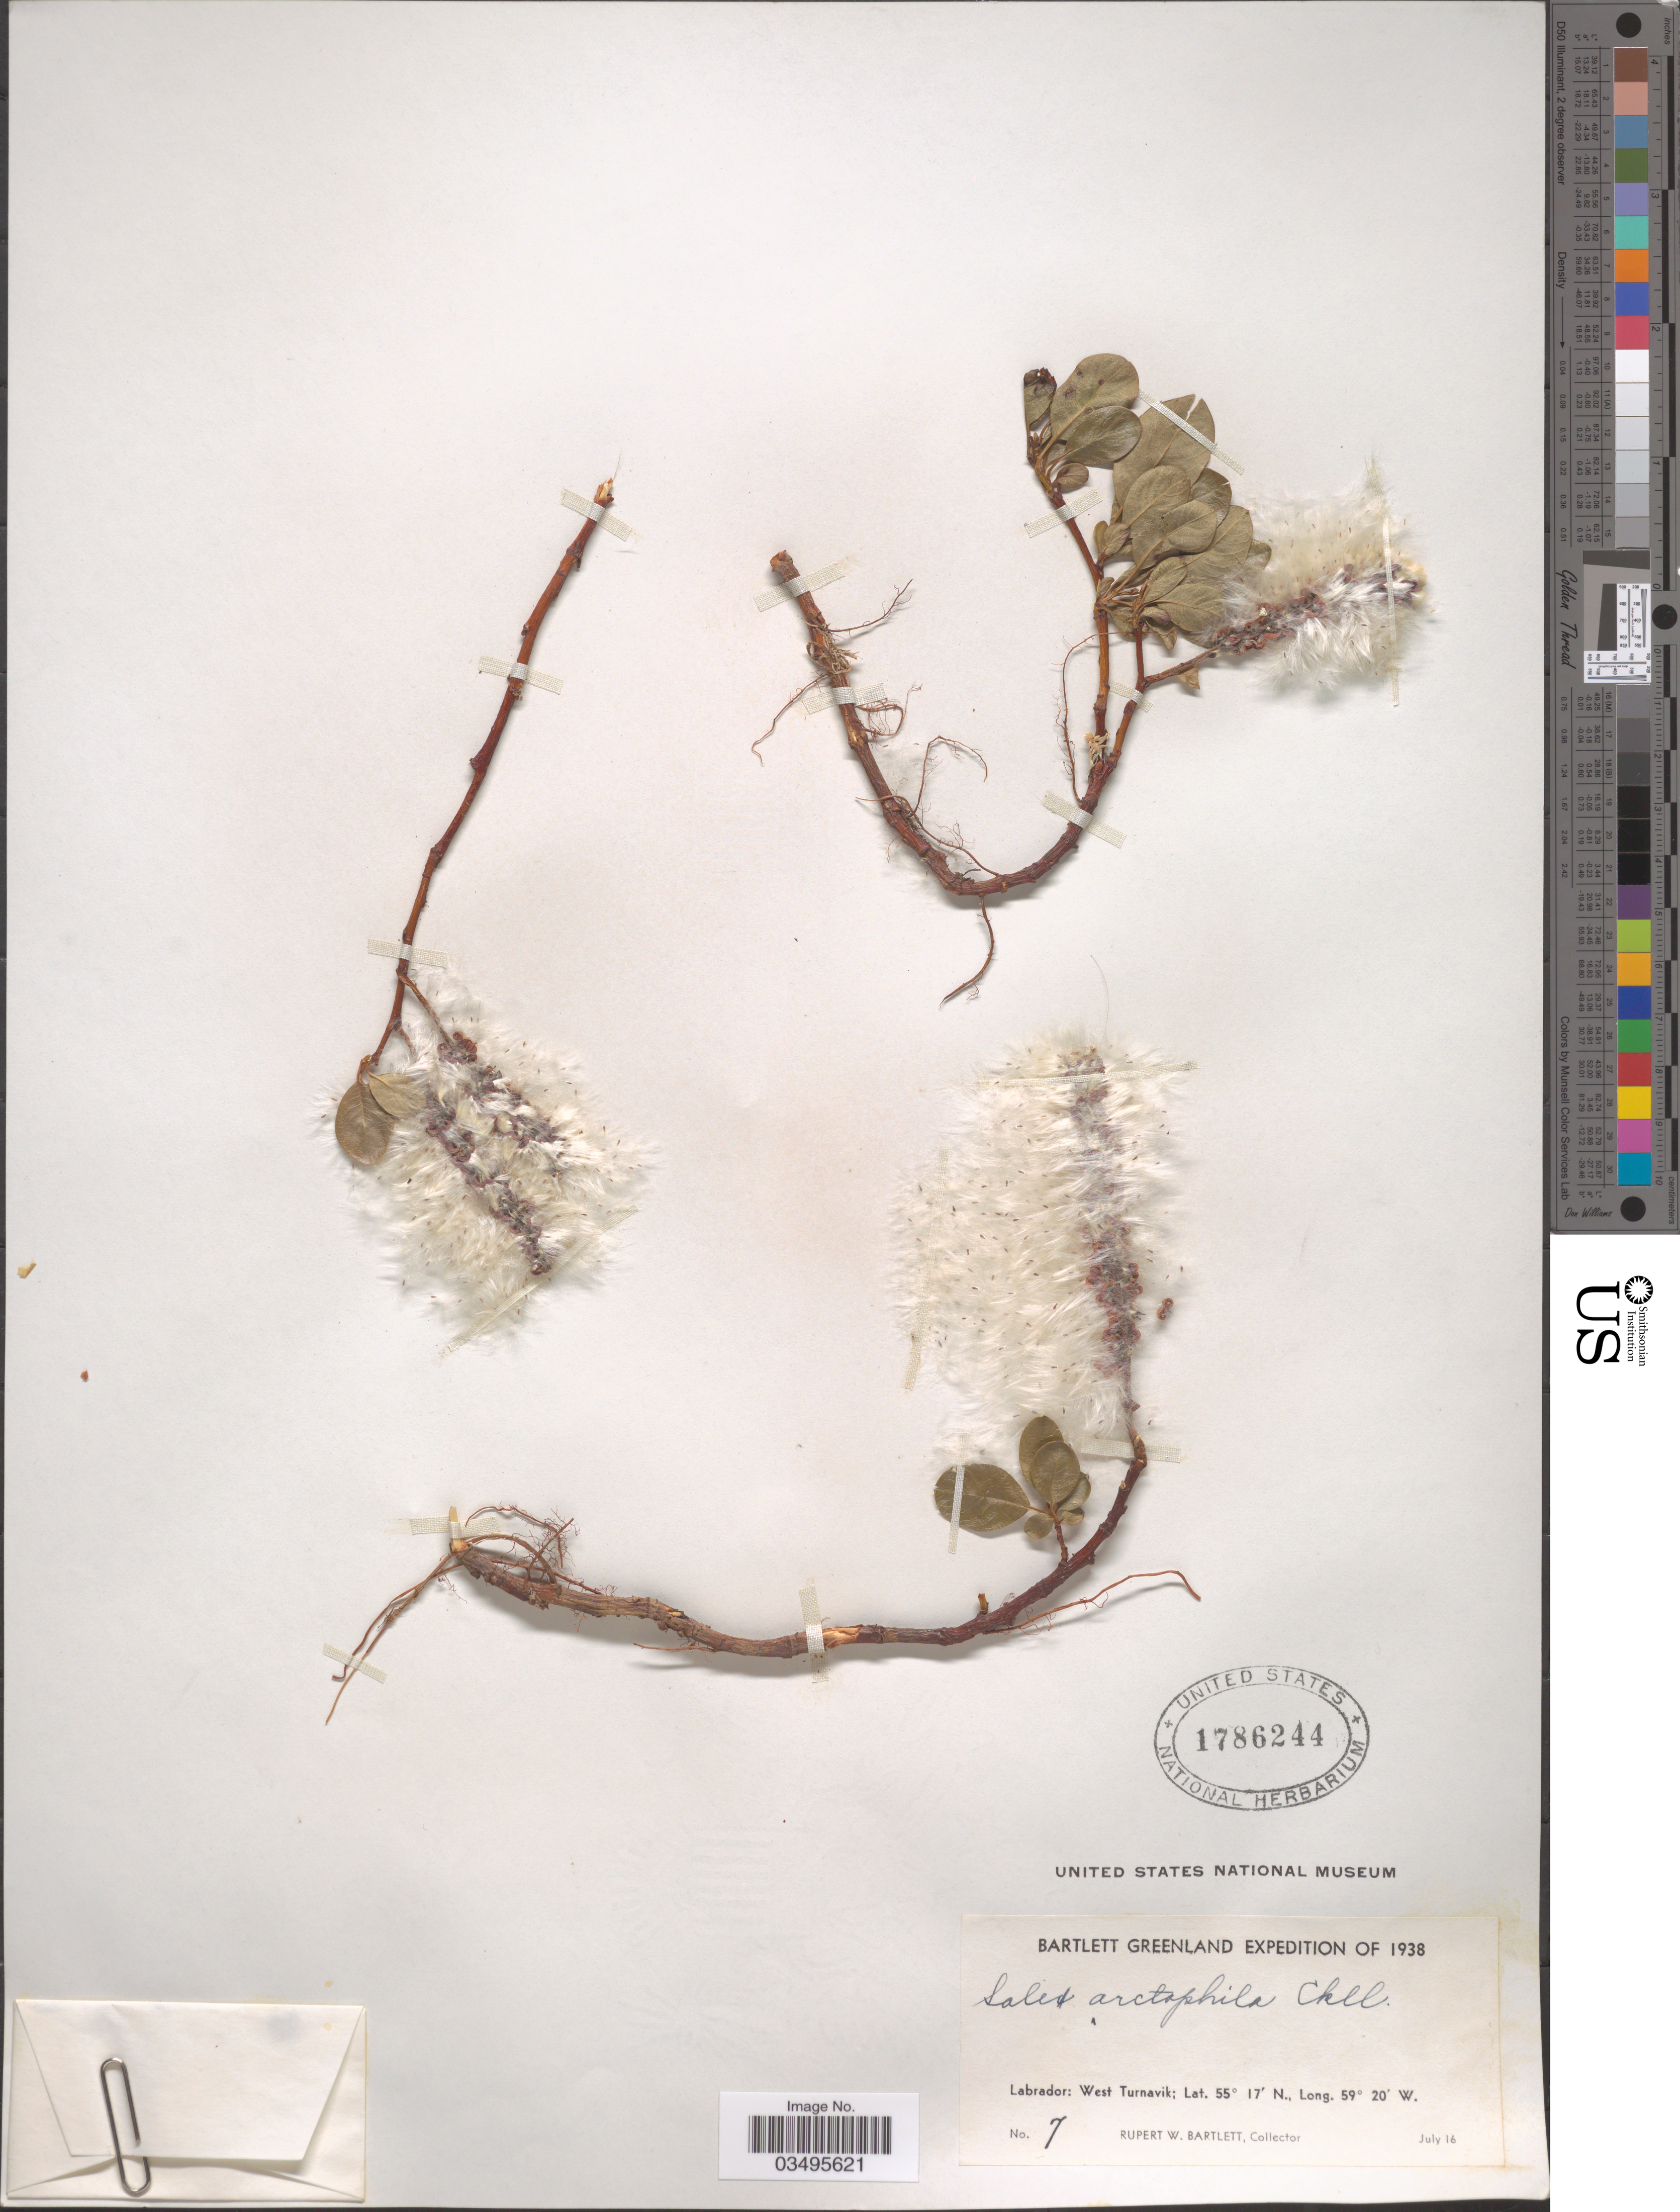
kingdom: Plantae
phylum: Tracheophyta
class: Magnoliopsida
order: Malpighiales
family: Salicaceae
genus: Salix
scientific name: Salix arctophila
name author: Cockerell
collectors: R. W. Bartlett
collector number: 7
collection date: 1938-07-16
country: Canada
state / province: Newfoundland and Labrador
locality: Labrador: West Turnavik.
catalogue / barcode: US 1786244